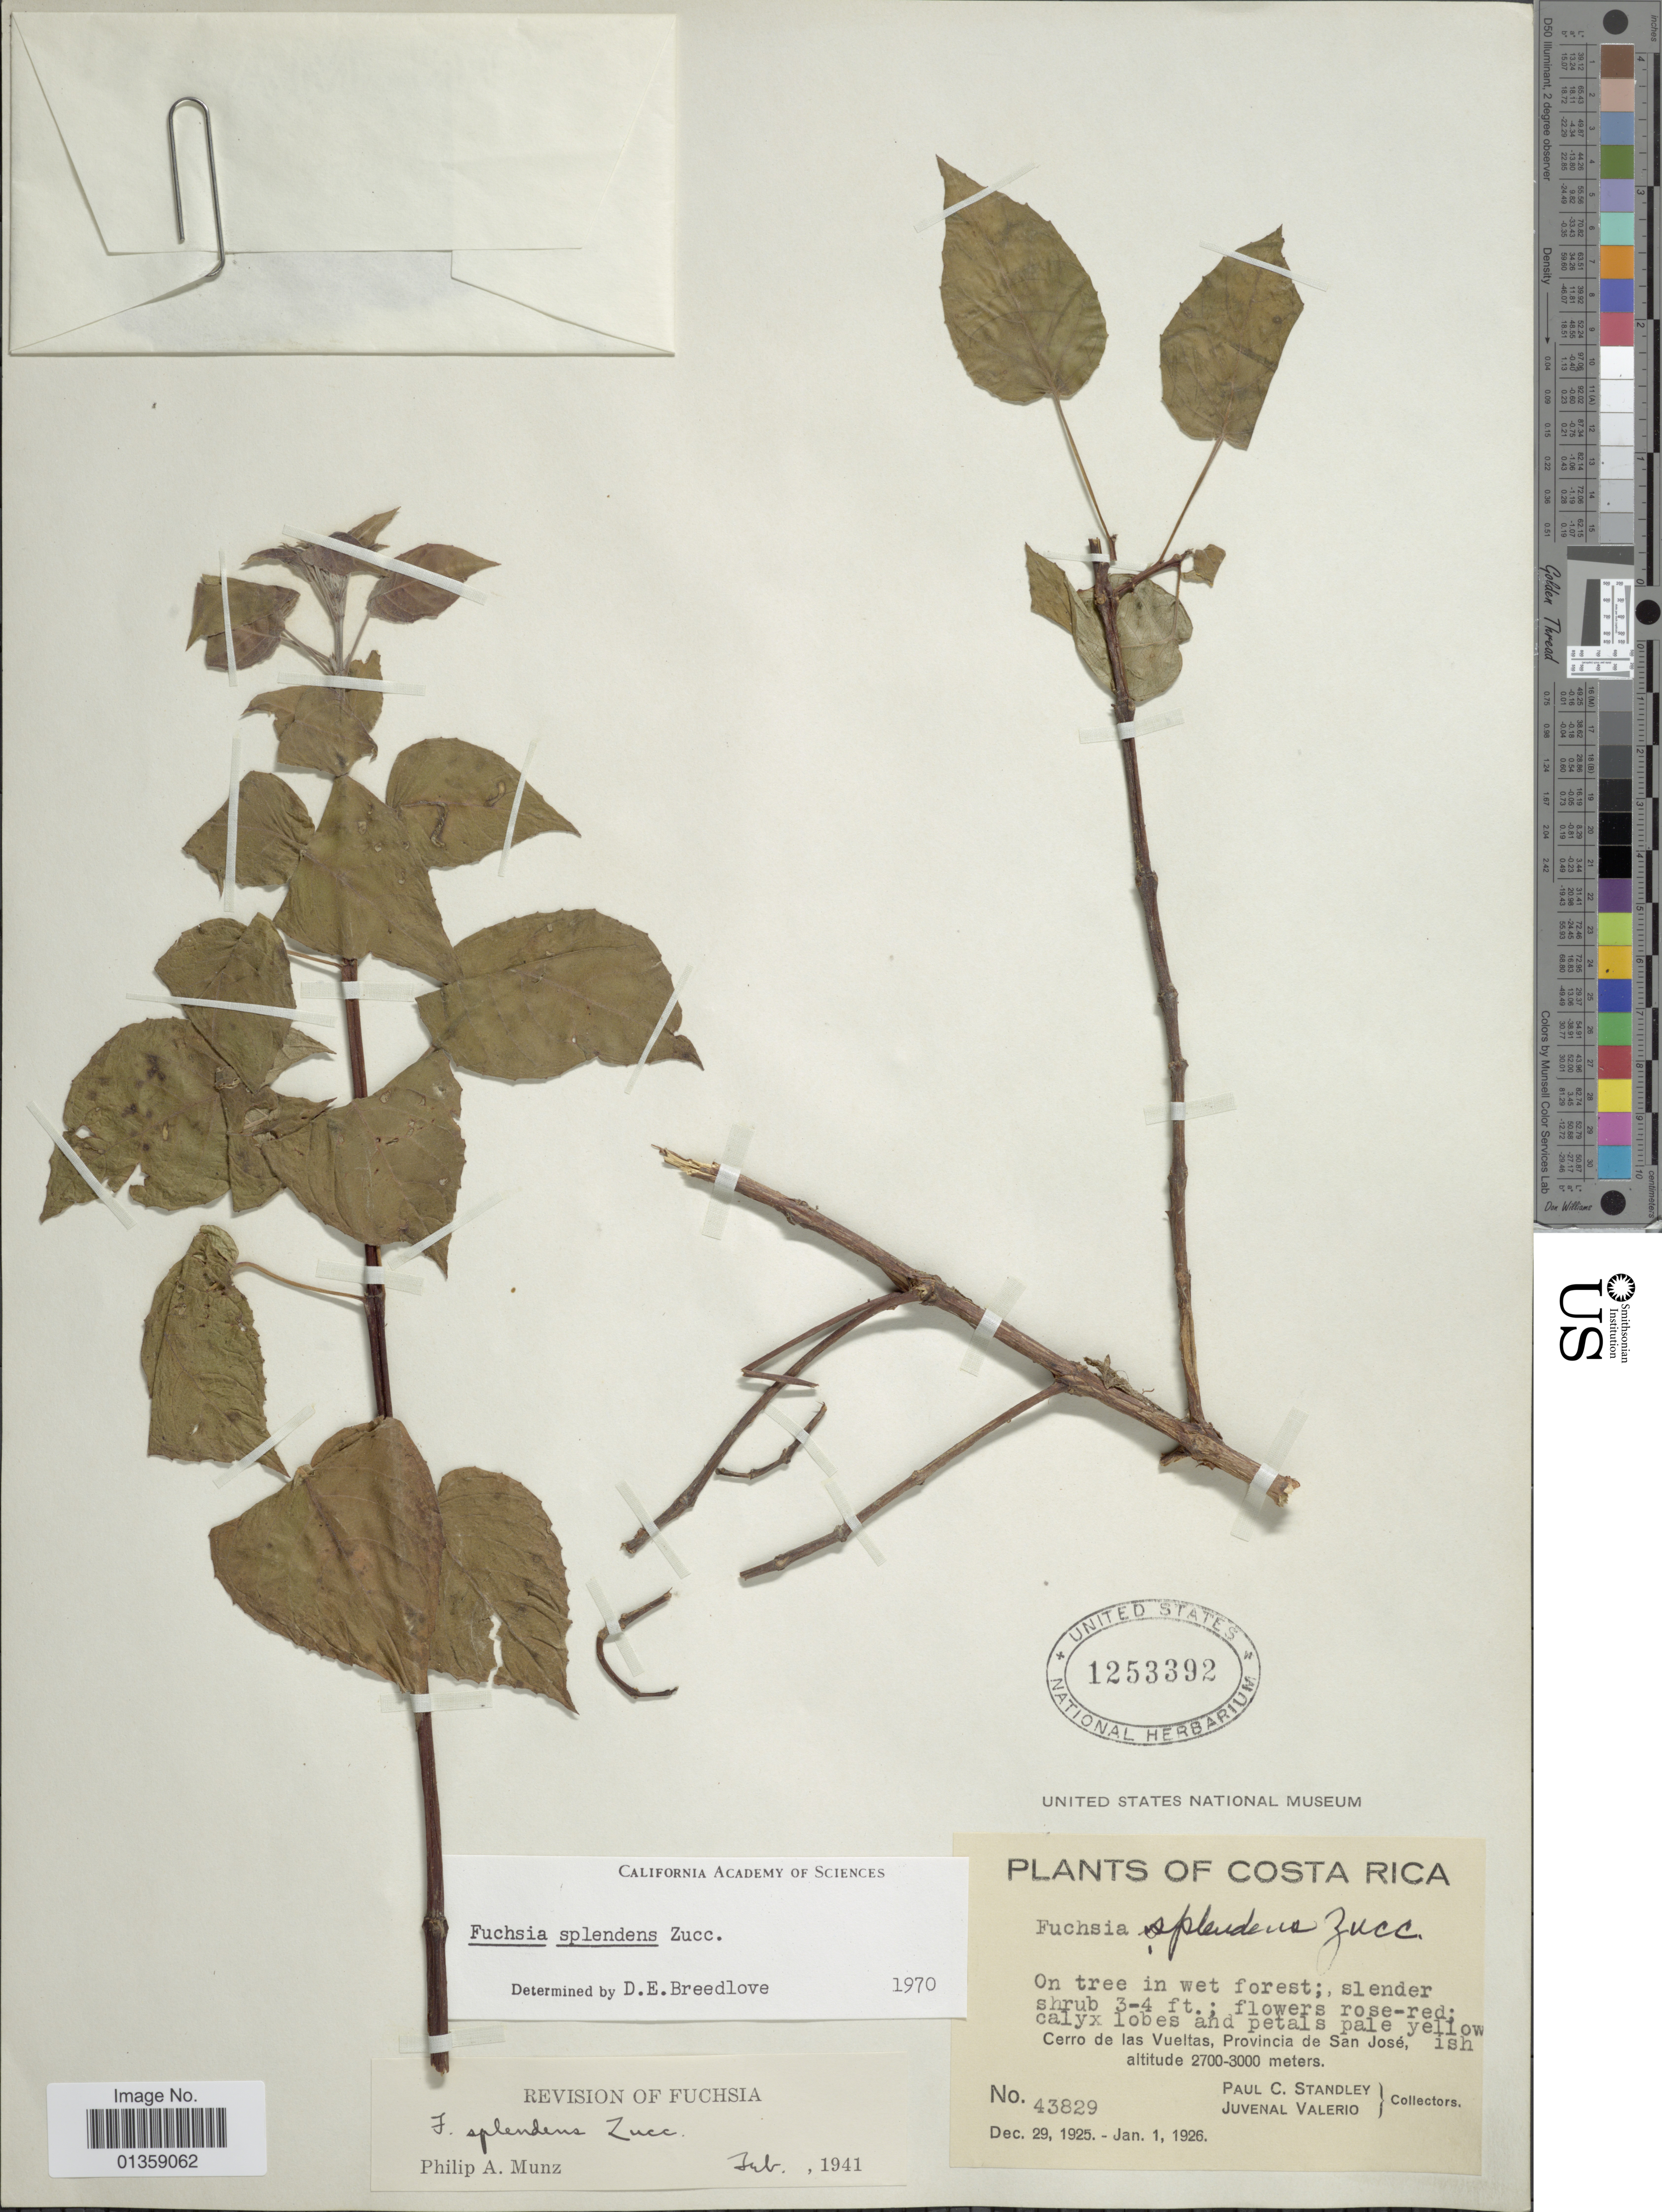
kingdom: Plantae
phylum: Tracheophyta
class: Magnoliopsida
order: Myrtales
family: Onagraceae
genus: Fuchsia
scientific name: Fuchsia splendens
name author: Zucc.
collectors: P. C. Standley & J. Valerio R.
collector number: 43829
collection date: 1925-12-29/1926-01-01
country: Costa Rica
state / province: San José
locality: Cerro de las Vueltas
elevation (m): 2700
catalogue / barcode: US 1253392